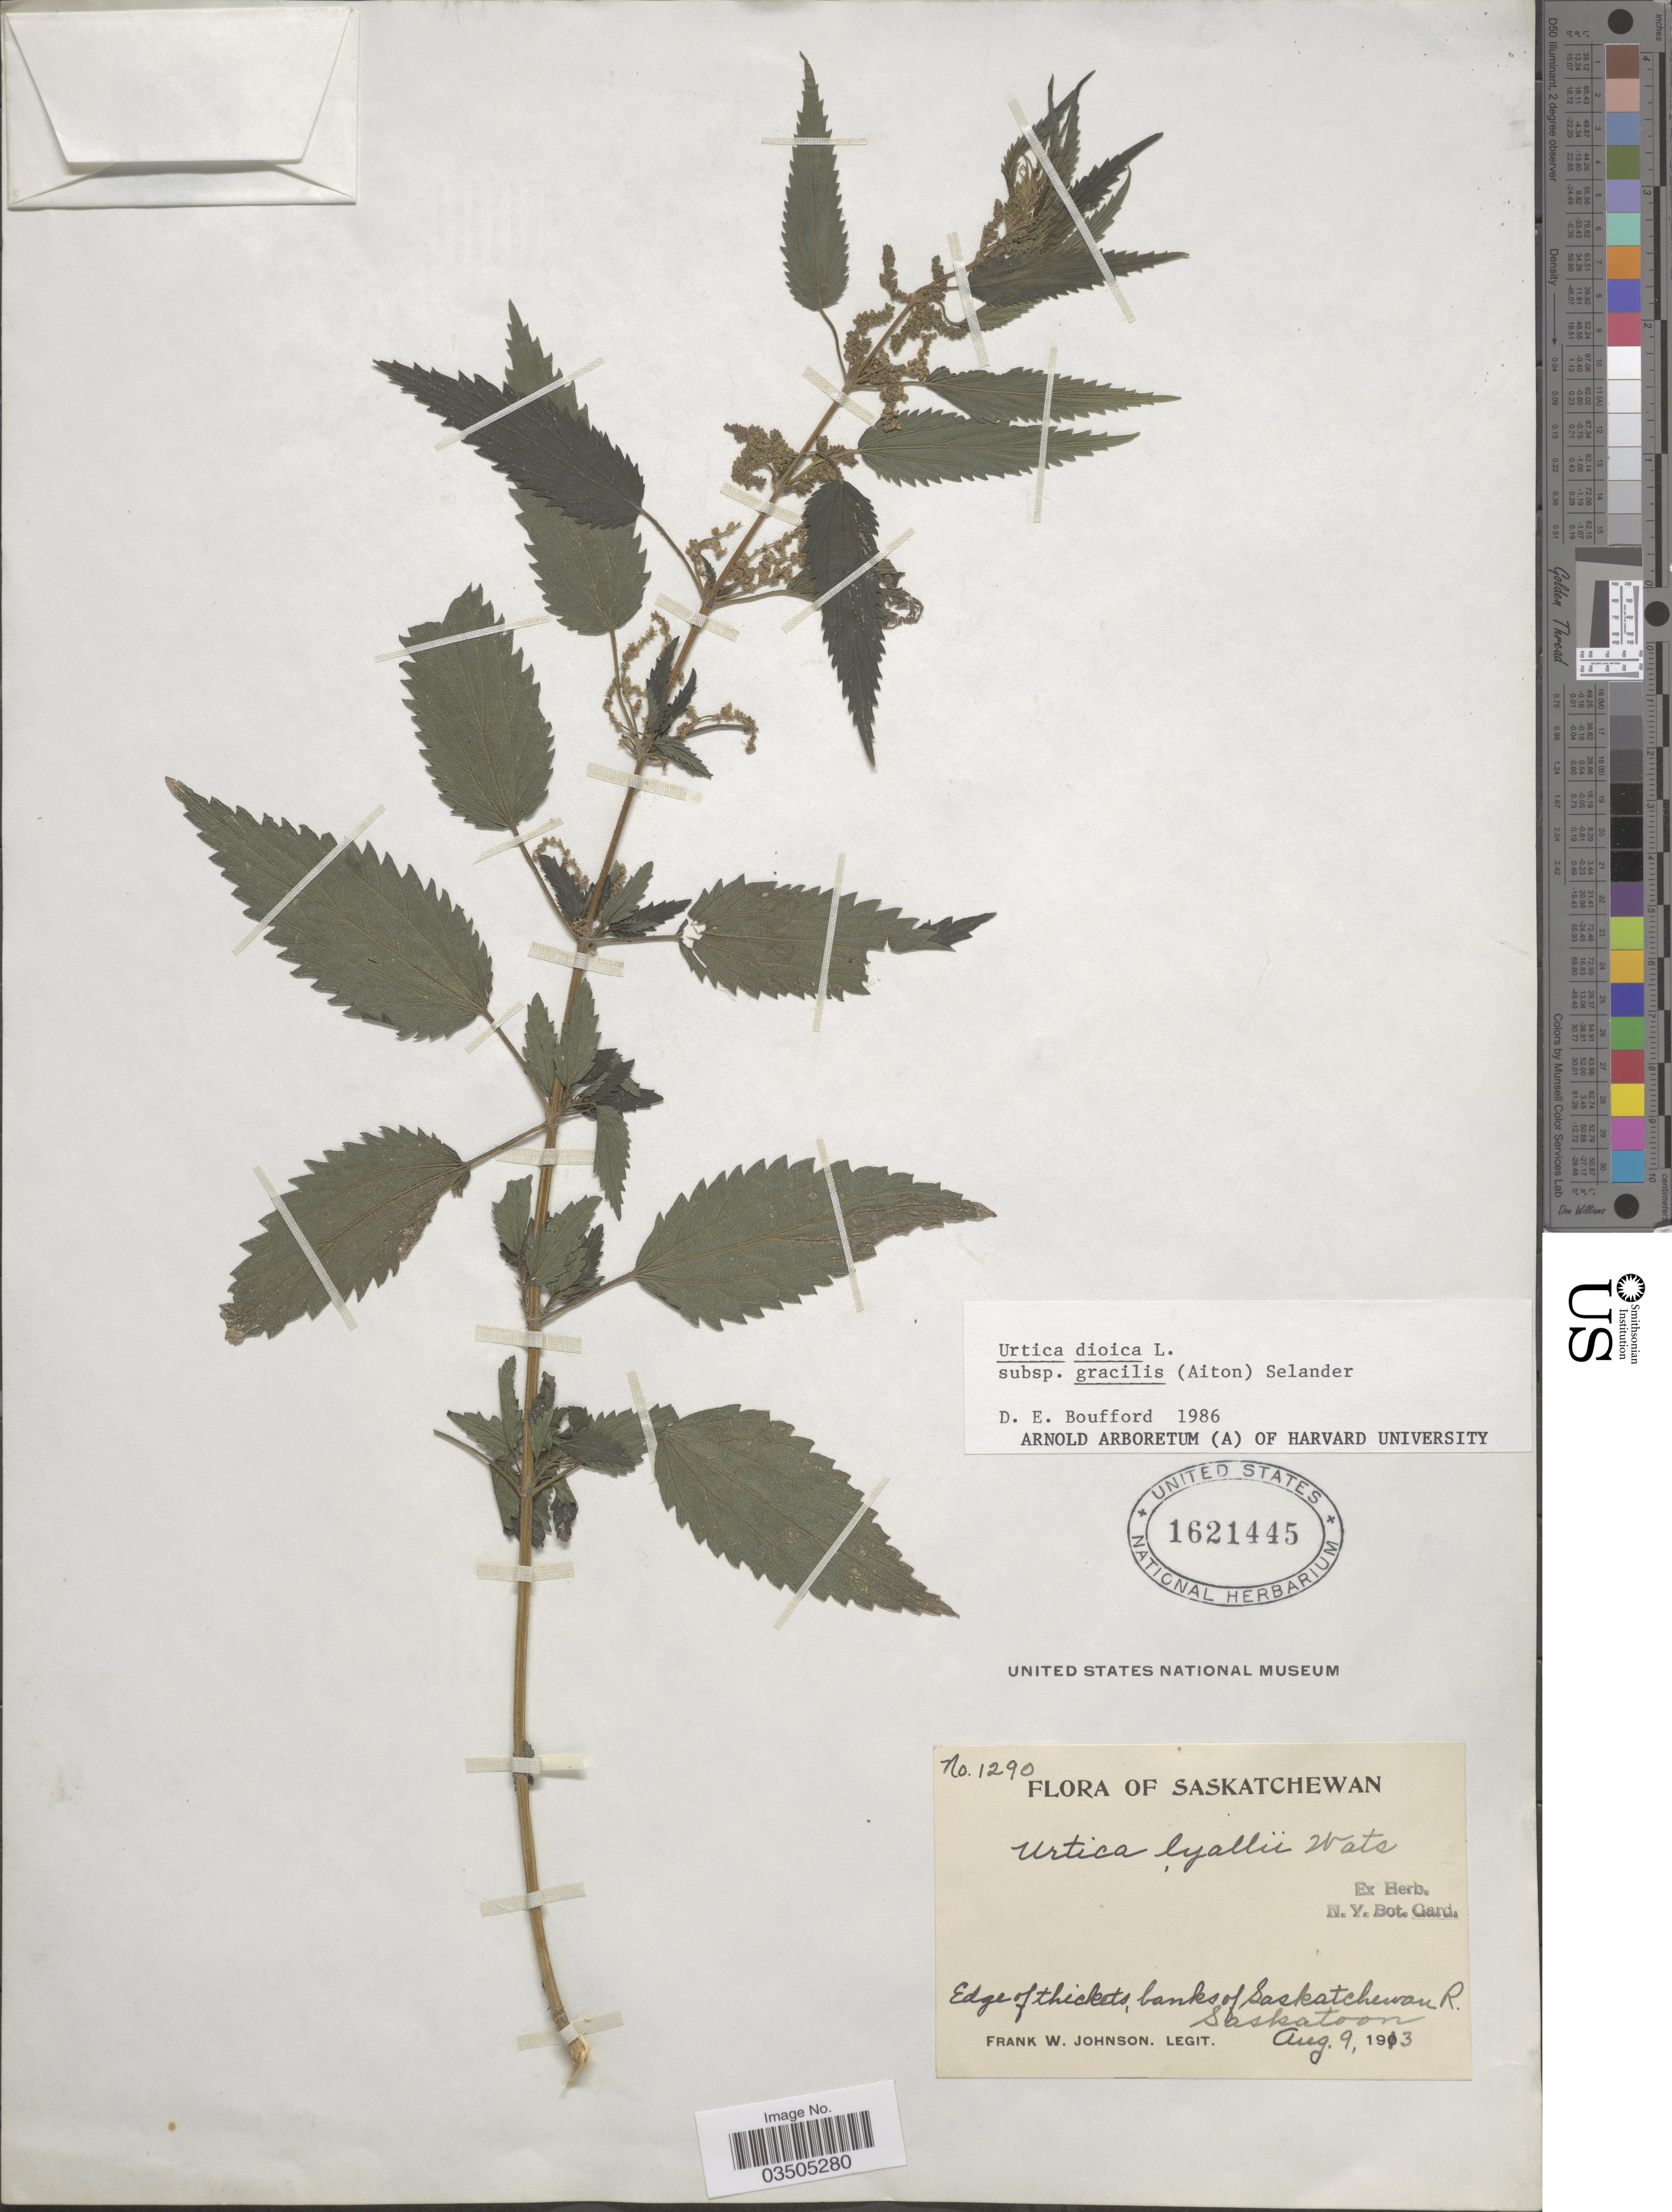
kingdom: Plantae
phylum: Tracheophyta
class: Magnoliopsida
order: Rosales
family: Urticaceae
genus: Urtica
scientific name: Urtica dioica subsp. gracilis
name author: L.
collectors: F. W. Johnson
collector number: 1290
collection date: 1913-08-09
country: Canada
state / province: Saskatchewan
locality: Banks of Saskatchewan R. Saskatoon.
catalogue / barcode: US 1621445